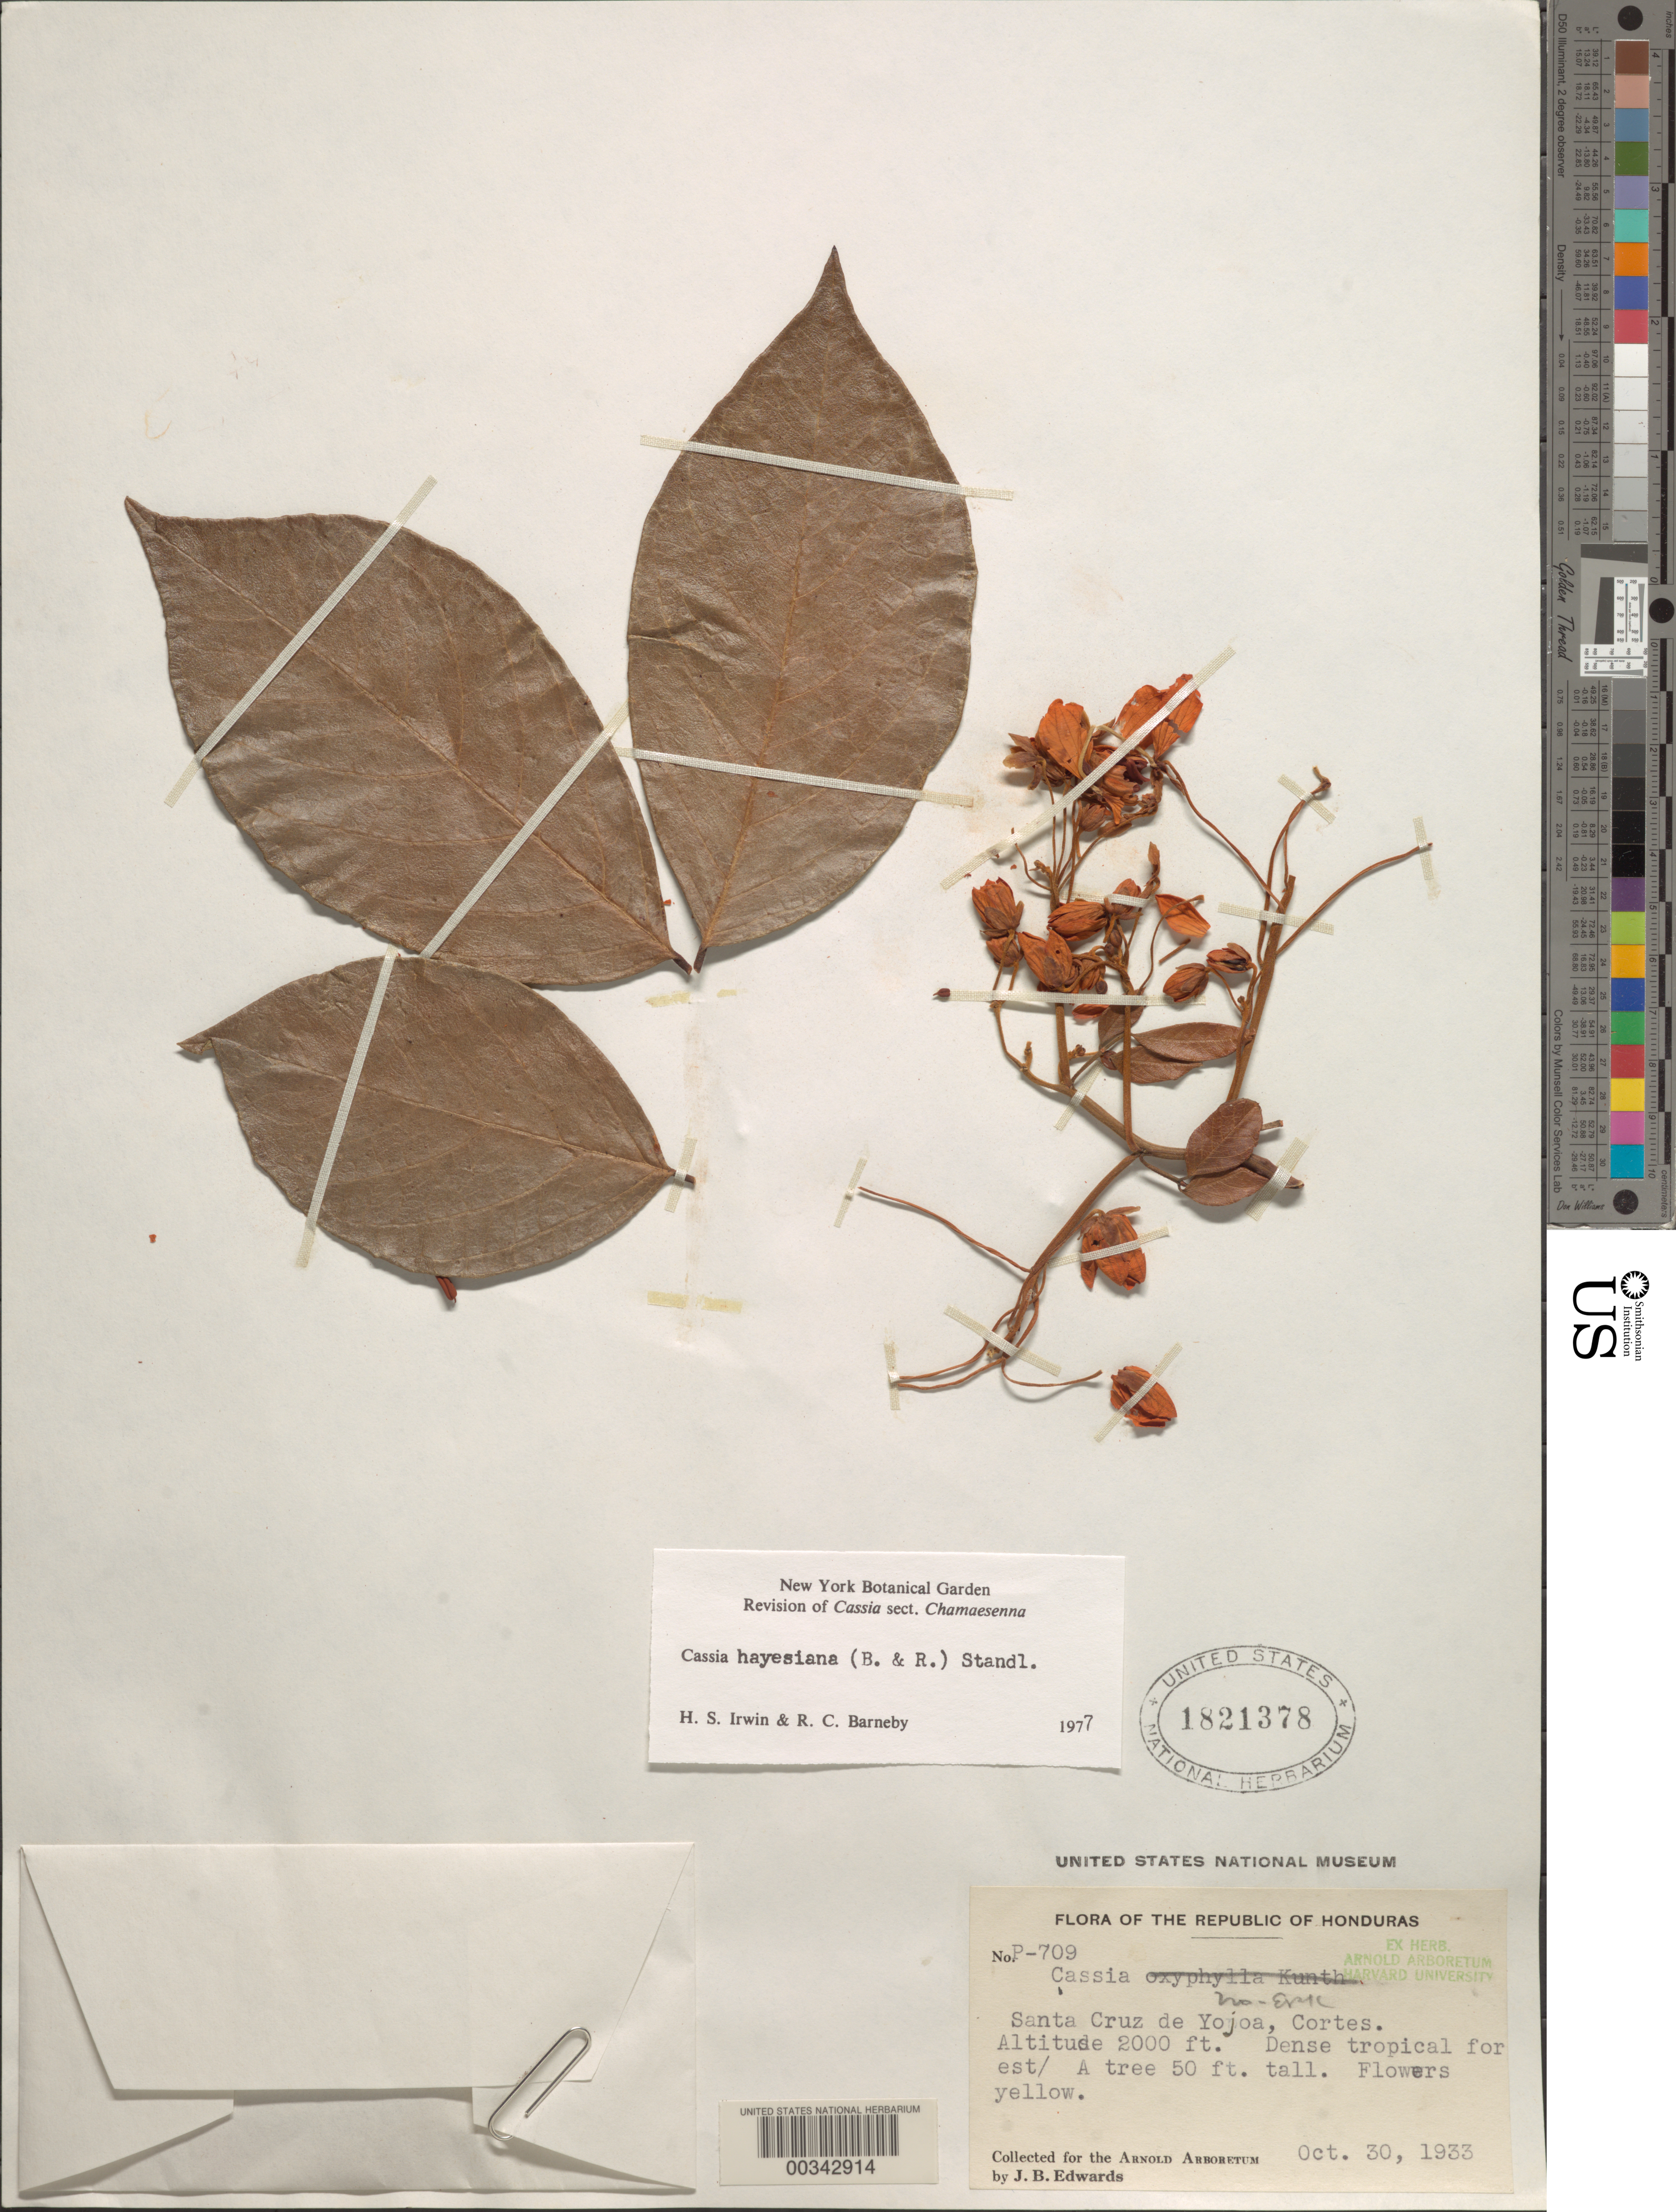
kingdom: Plantae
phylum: Tracheophyta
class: Magnoliopsida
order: Fabales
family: Fabaceae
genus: Senna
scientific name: Senna hayesiana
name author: (Britton & Rose) H.S. Irwin & Barneby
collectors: J. B. Edwards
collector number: P-709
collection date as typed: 30 Oct 1933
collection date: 1933-10-30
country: Honduras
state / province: Cortés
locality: Santa Cruz de Yojoa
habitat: Dense tropical forest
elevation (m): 610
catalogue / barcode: US 1821378